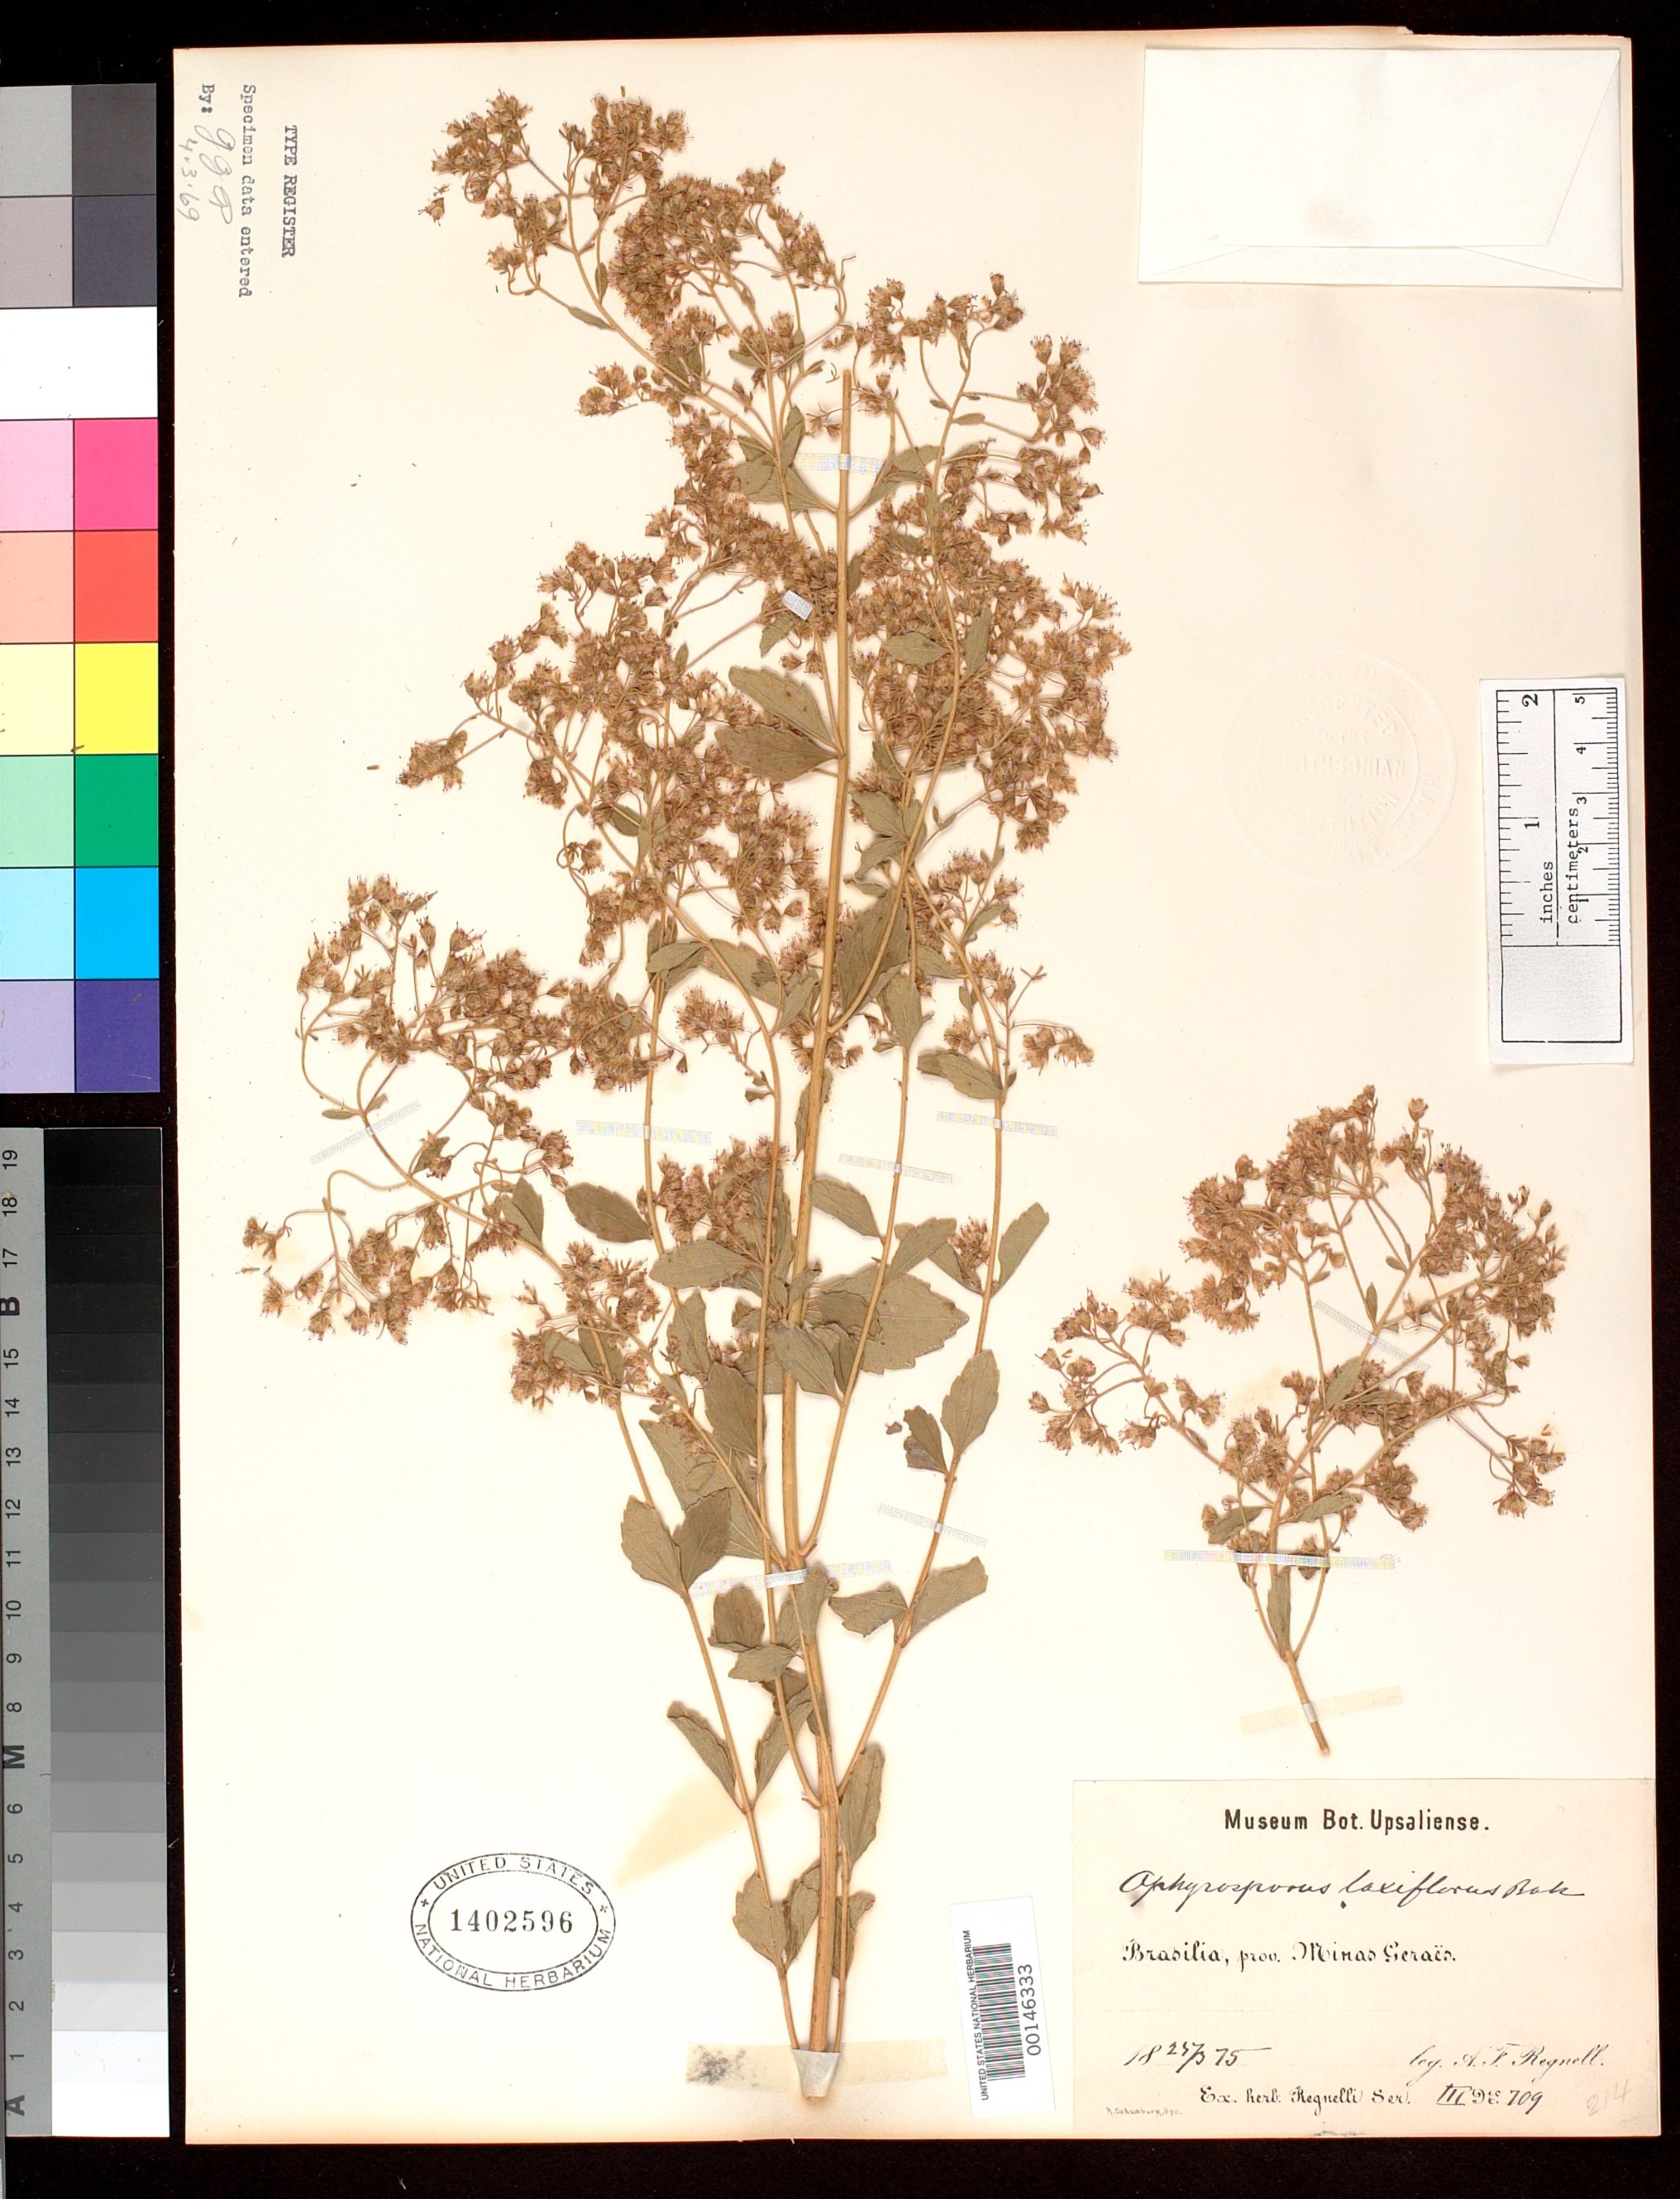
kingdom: Plantae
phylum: Tracheophyta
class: Magnoliopsida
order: Asterales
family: Asteraceae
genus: Ophryosporus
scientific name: Ophryosporus laxiflorus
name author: Baker in Mart.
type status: Isotype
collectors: A. F. Regnell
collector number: III 709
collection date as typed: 25 Mar 1875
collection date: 1875-03-25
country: Brazil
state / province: Minas Gerais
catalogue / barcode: US 1402596